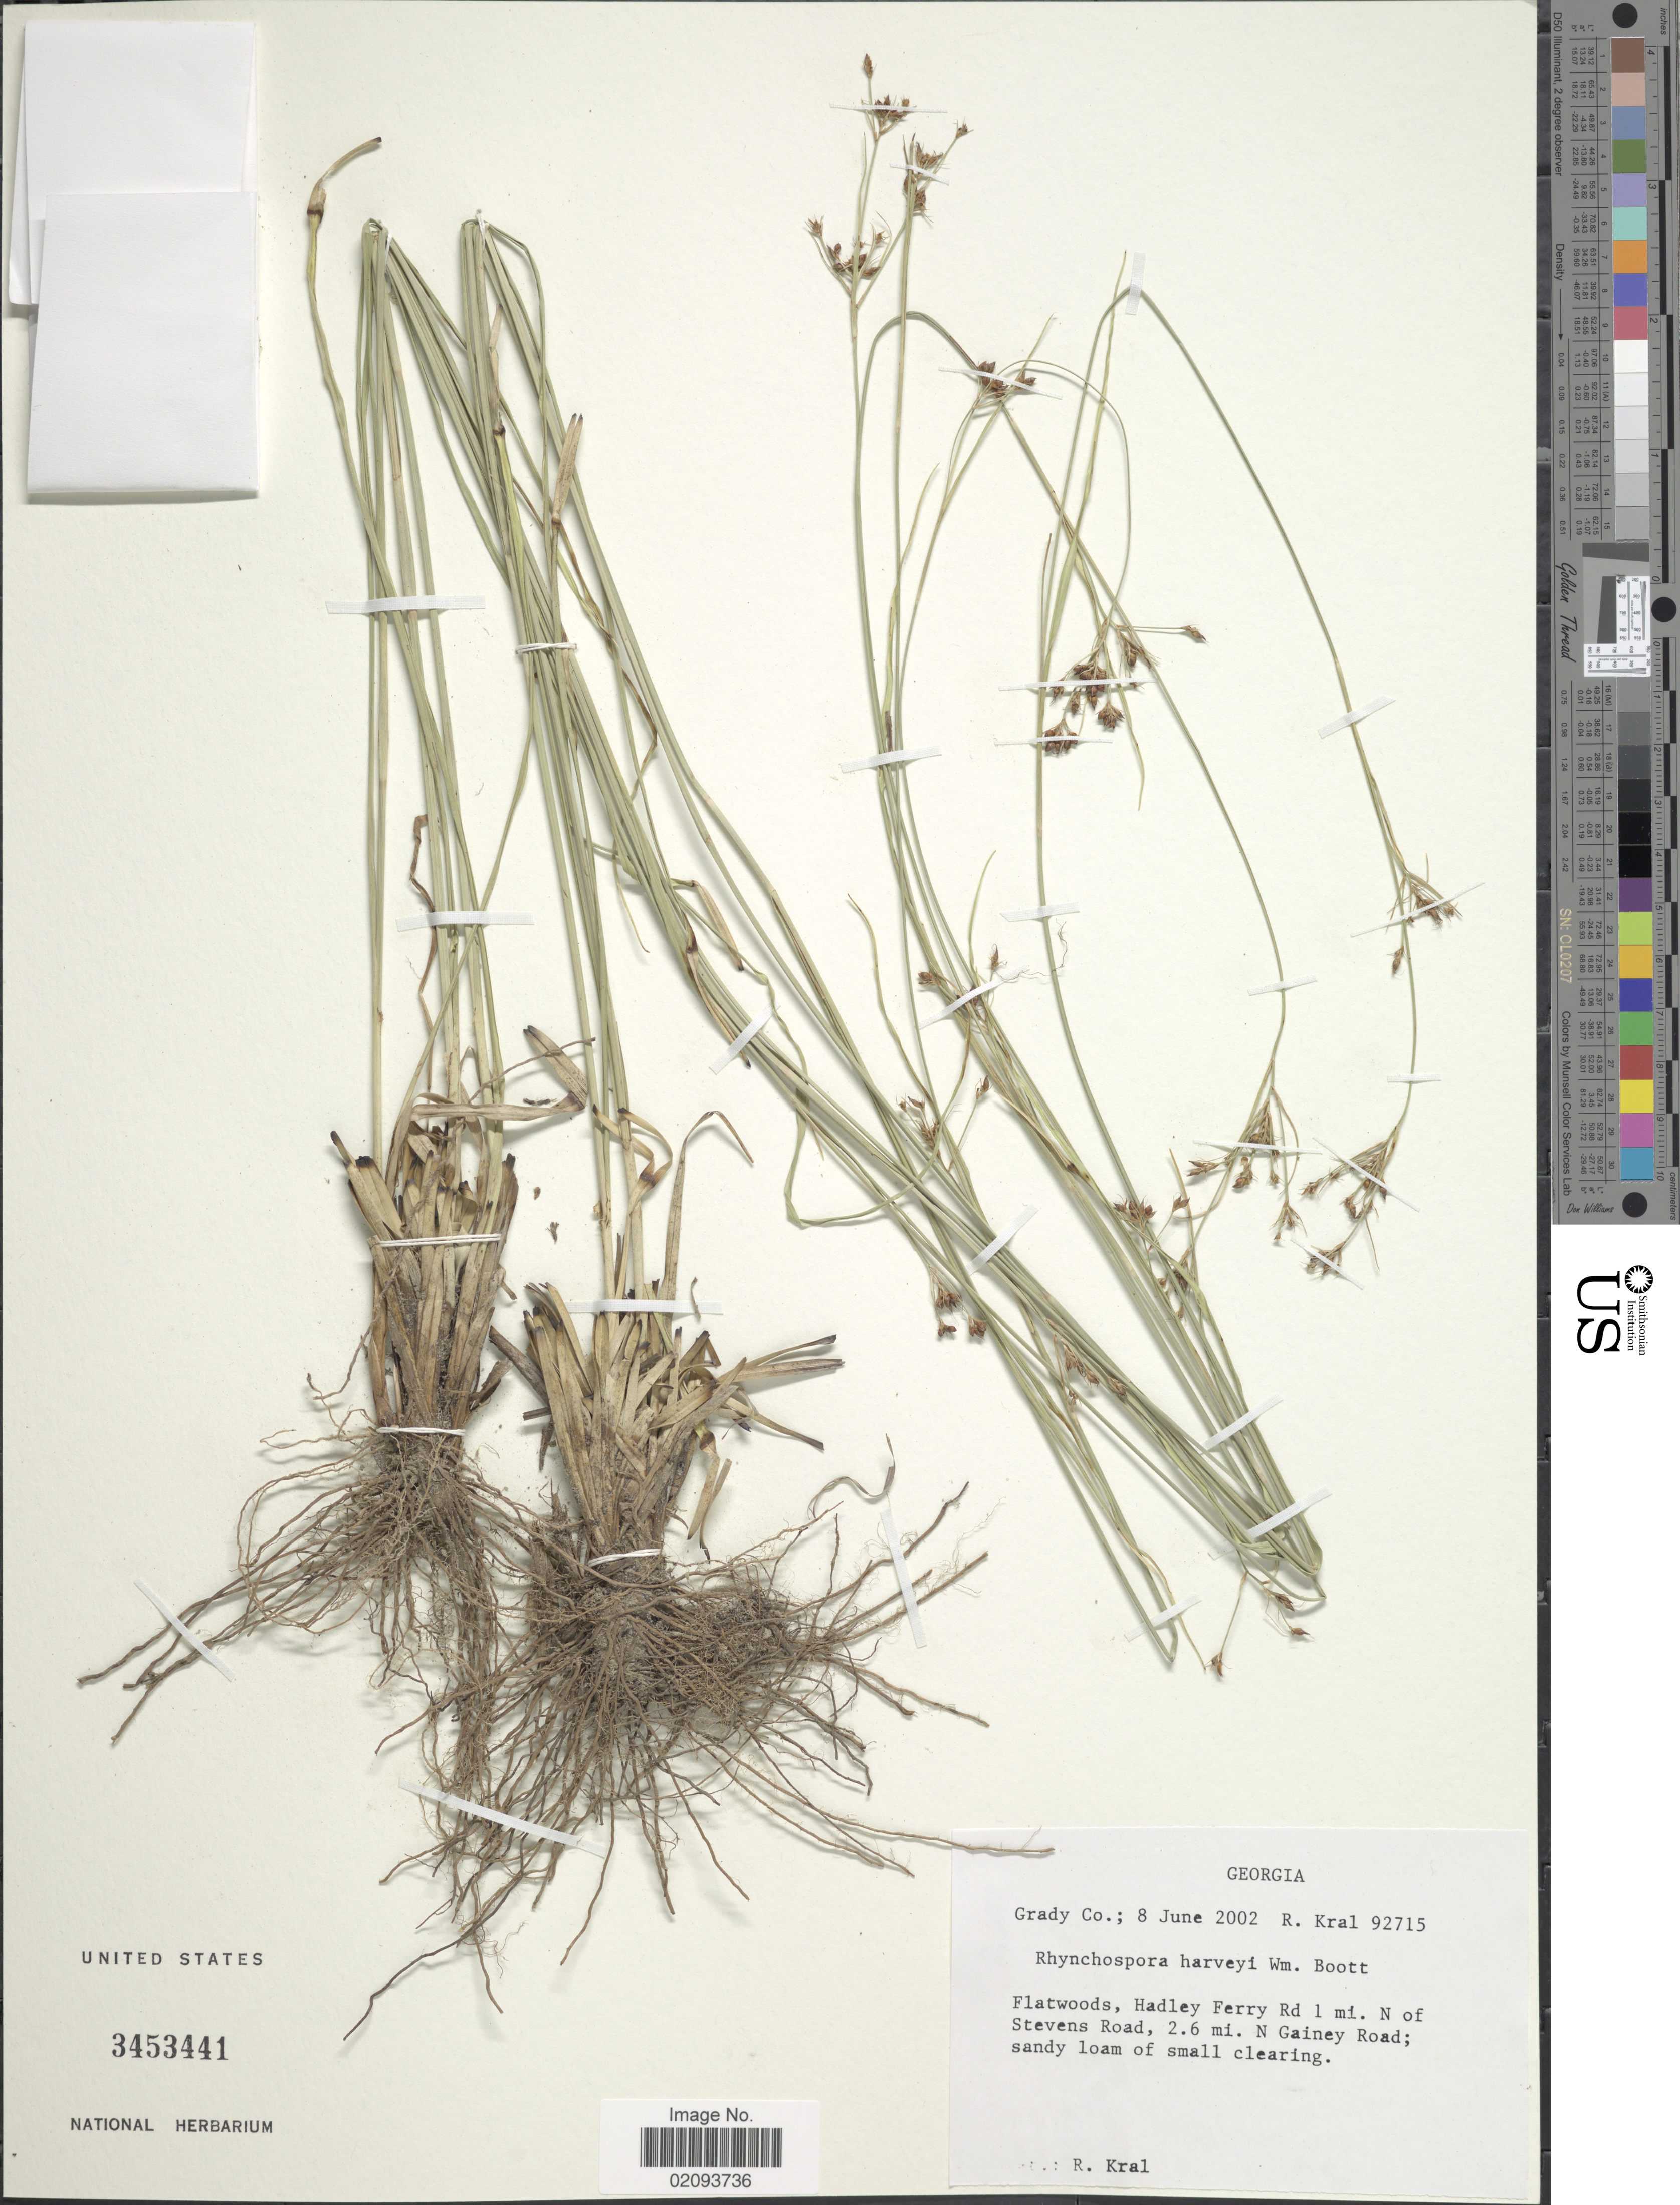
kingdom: Plantae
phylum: Tracheophyta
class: Liliopsida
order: Poales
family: Cyperaceae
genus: Rhynchospora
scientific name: Rhynchospora harveyi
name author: W. Boott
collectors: R. Kral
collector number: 92715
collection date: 2002-06-08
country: United States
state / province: Georgia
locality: Grady Co. Flatwoods, Hadley Ferry Rd 1 mi. N of Stevens Road, 2.6 mi. N Gainey Road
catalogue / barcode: US 3453441